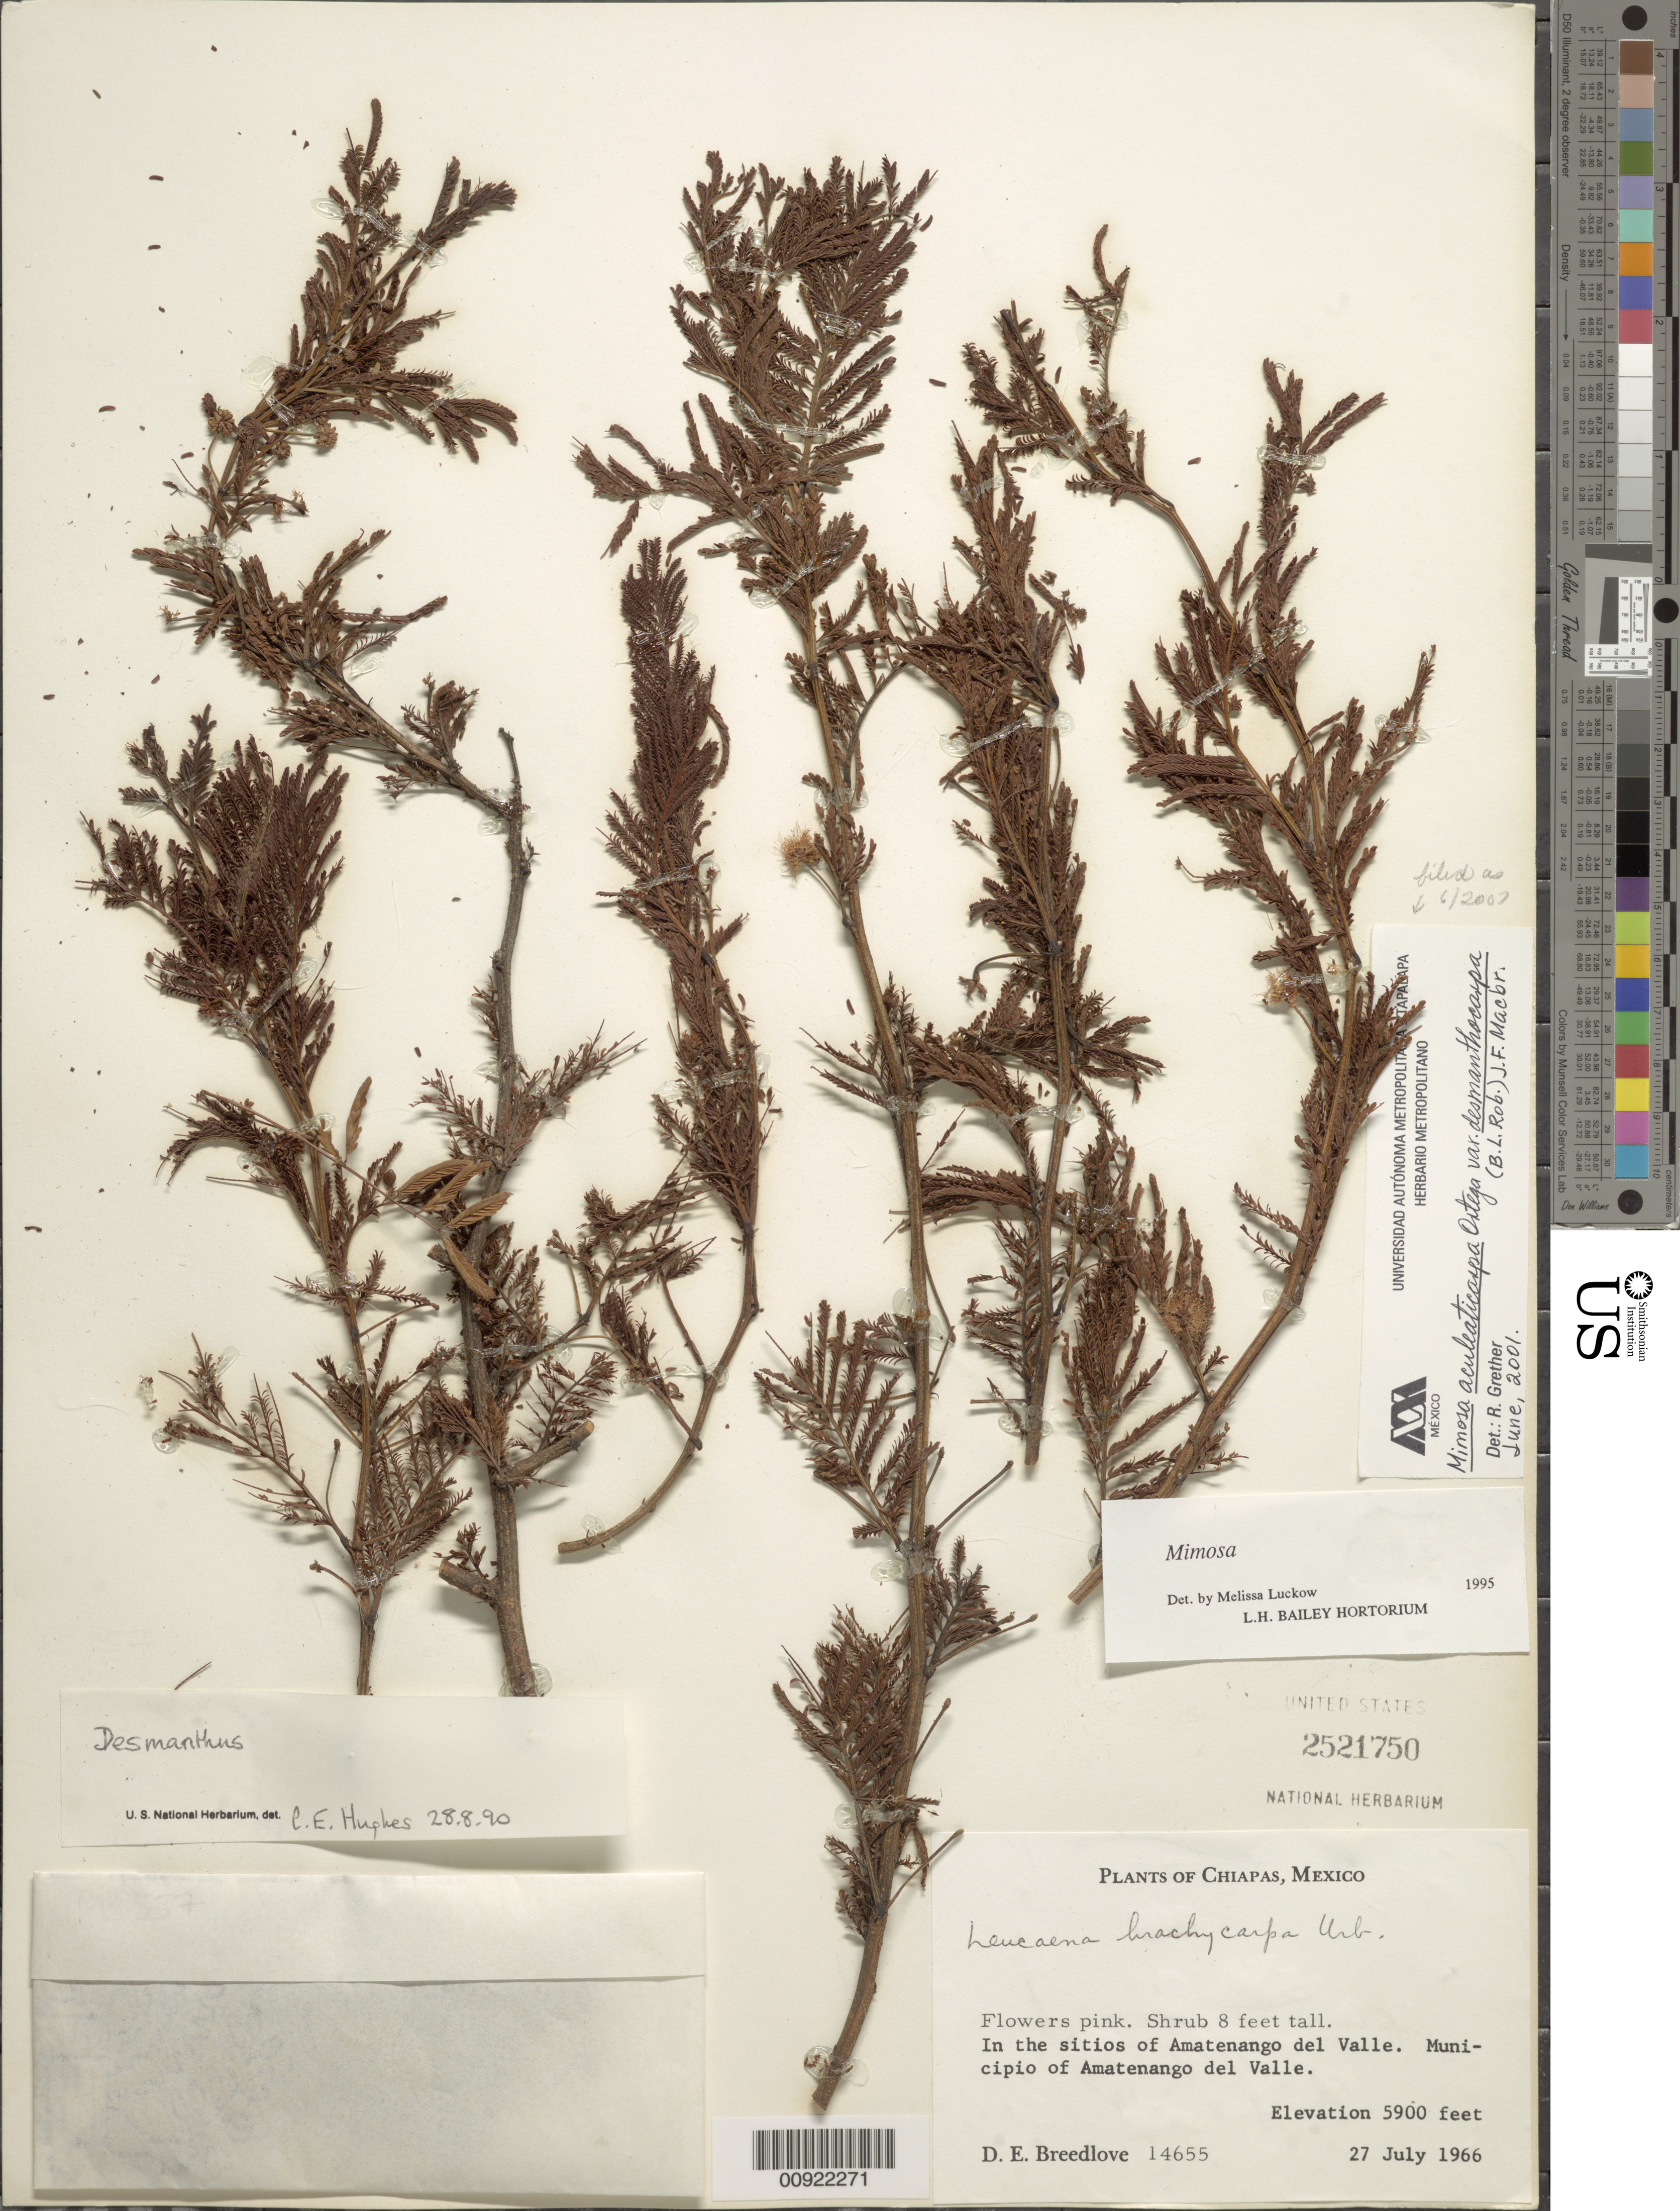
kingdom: Plantae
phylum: Tracheophyta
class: Magnoliopsida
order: Fabales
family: Fabaceae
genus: Mimosa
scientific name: Mimosa aculeaticarpa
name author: Ortega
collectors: D. E. Breedlove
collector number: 14655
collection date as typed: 27 Jul 1966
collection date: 1966-07-27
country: Mexico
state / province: Chiapas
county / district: Amatenango del Valle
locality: In the sitios of Amatenango del Valle. Municipio of Amatenango del Valle, Chiapas.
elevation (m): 1798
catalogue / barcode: US 2521750